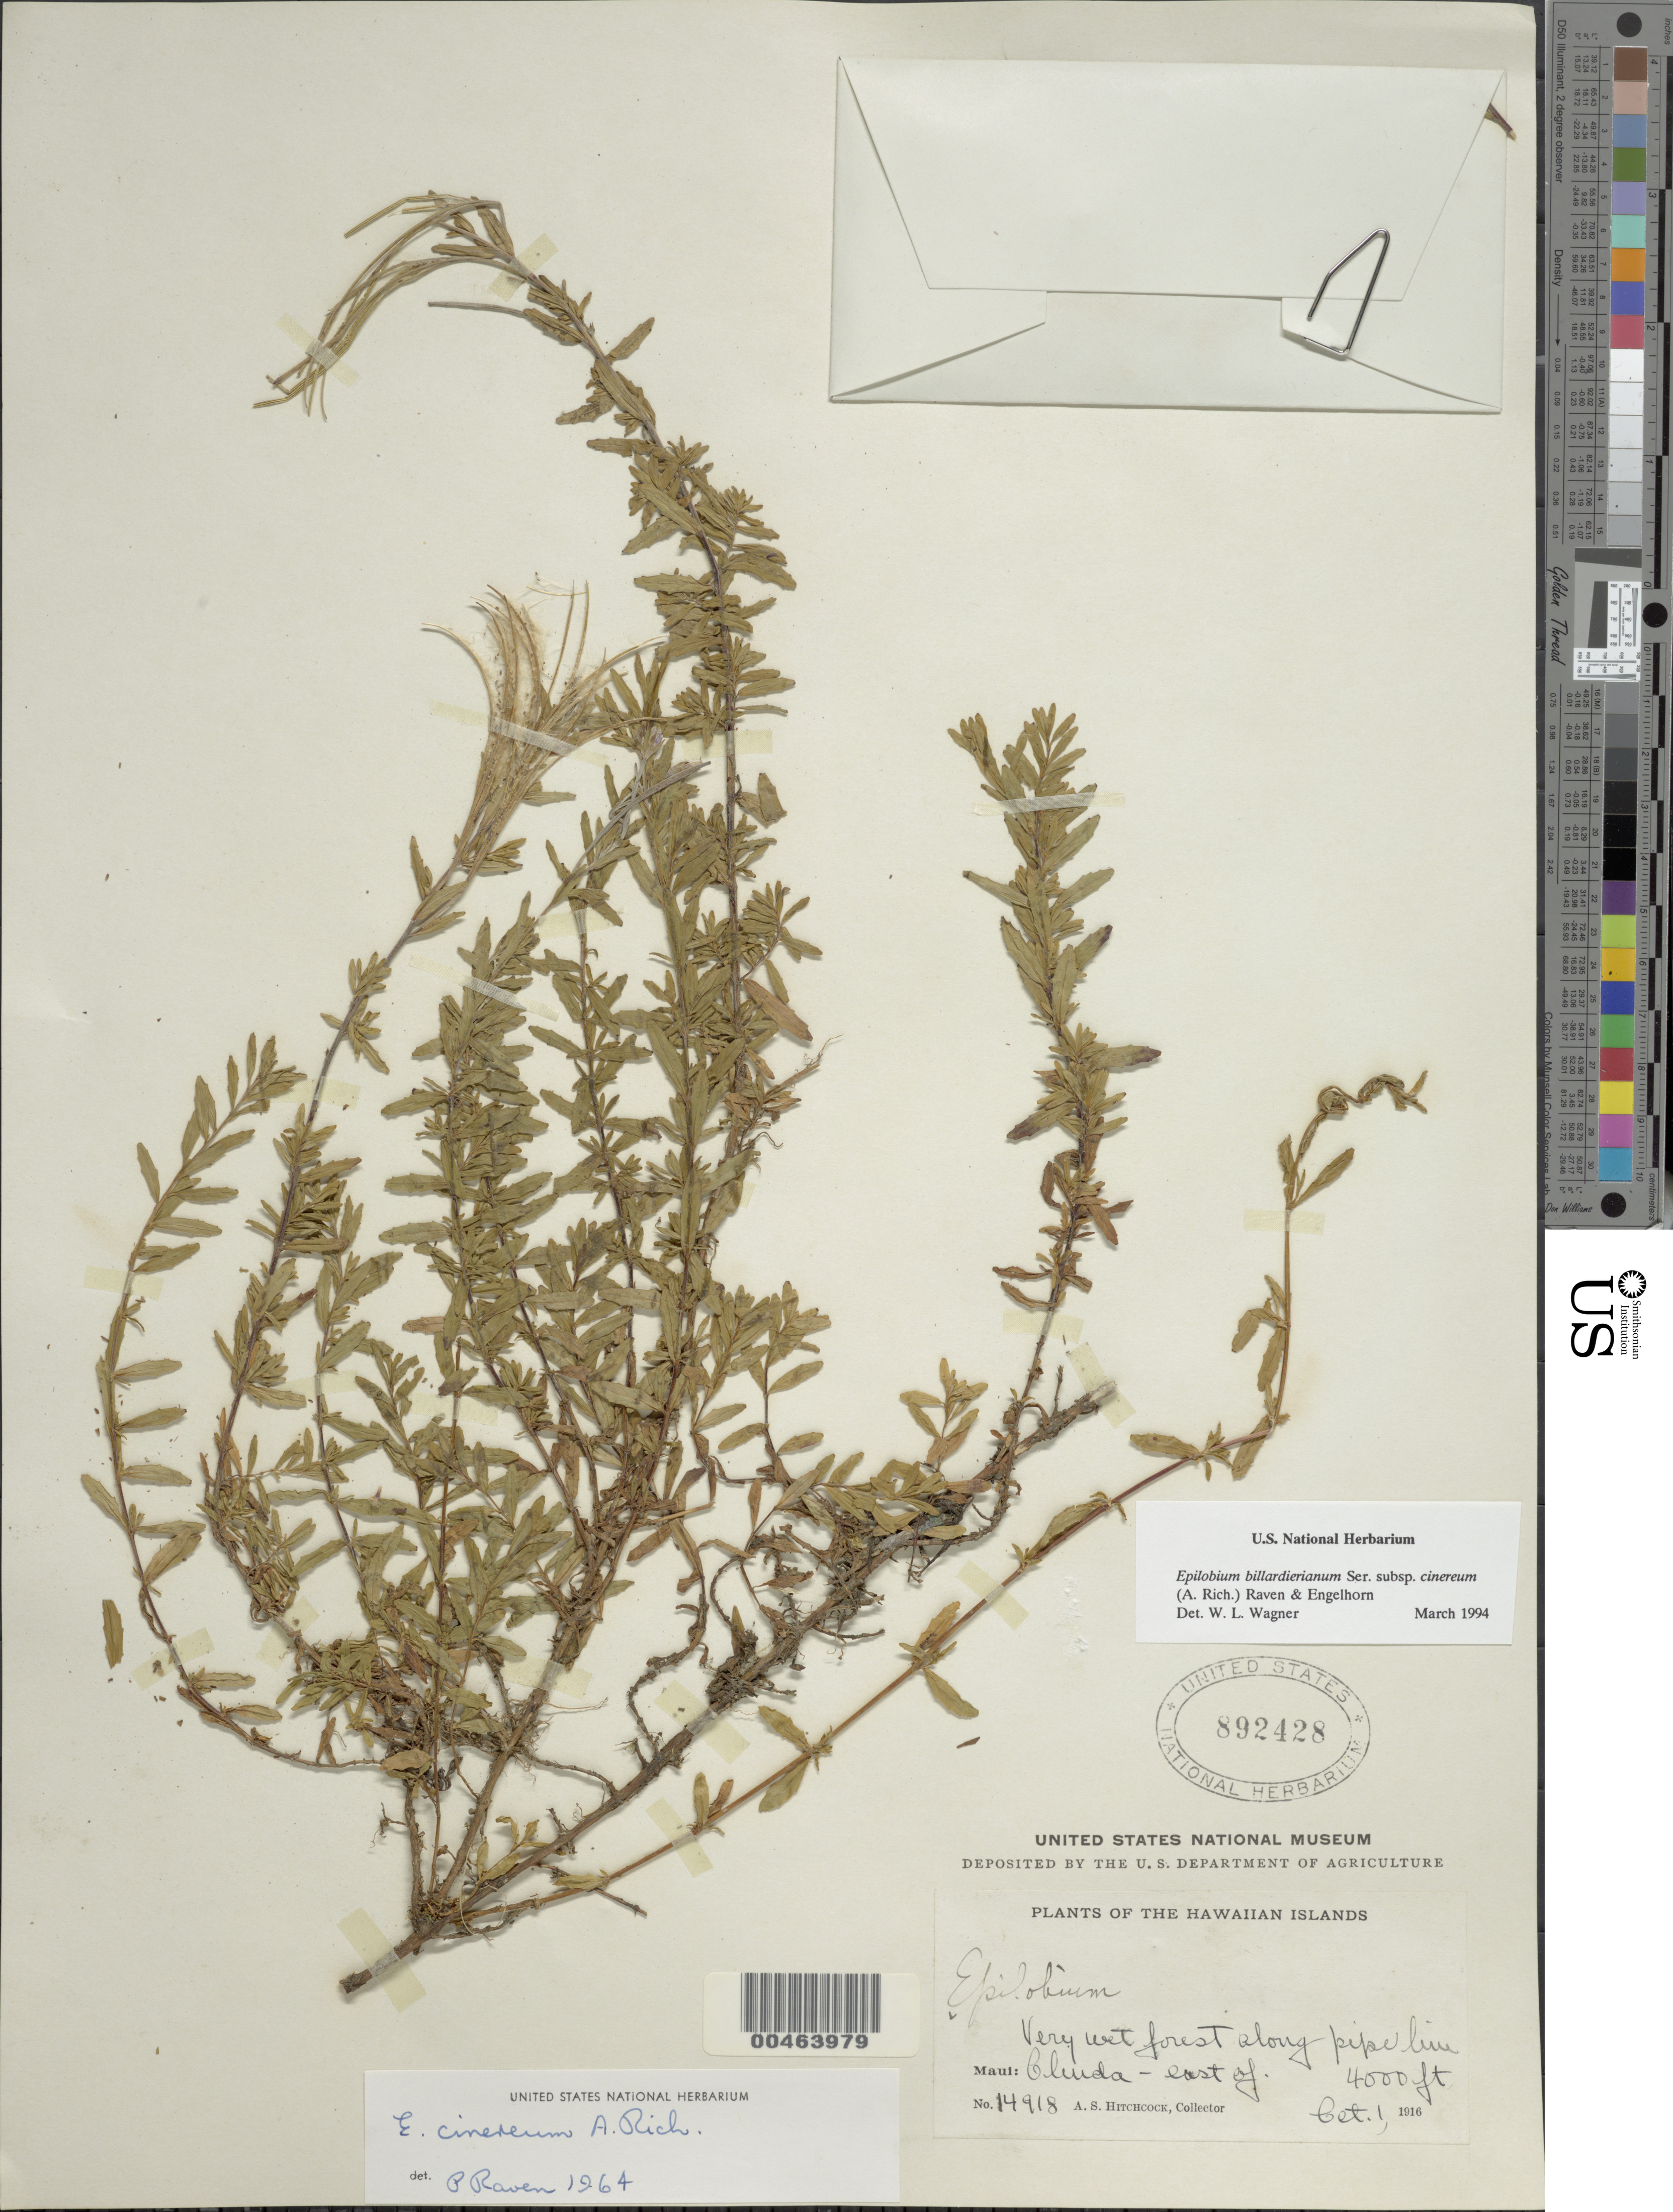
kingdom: Plantae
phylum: Tracheophyta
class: Magnoliopsida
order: Myrtales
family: Onagraceae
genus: Epilobium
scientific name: Epilobium billardiereanum subsp. cinereum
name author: (A. Rich.) P.H. Raven & Engelhorn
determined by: Wagner, W. L., (BOT), Smithsonian Institution - National Museum of Natural History (UNITED STATES)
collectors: A. S. Hitchcock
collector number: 14918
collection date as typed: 1 Oct 1916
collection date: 1916-10-01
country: United States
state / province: Hawaii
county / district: Maui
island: Maui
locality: Olinda - east of. Along pipe line.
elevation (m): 1219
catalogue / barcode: US 892428